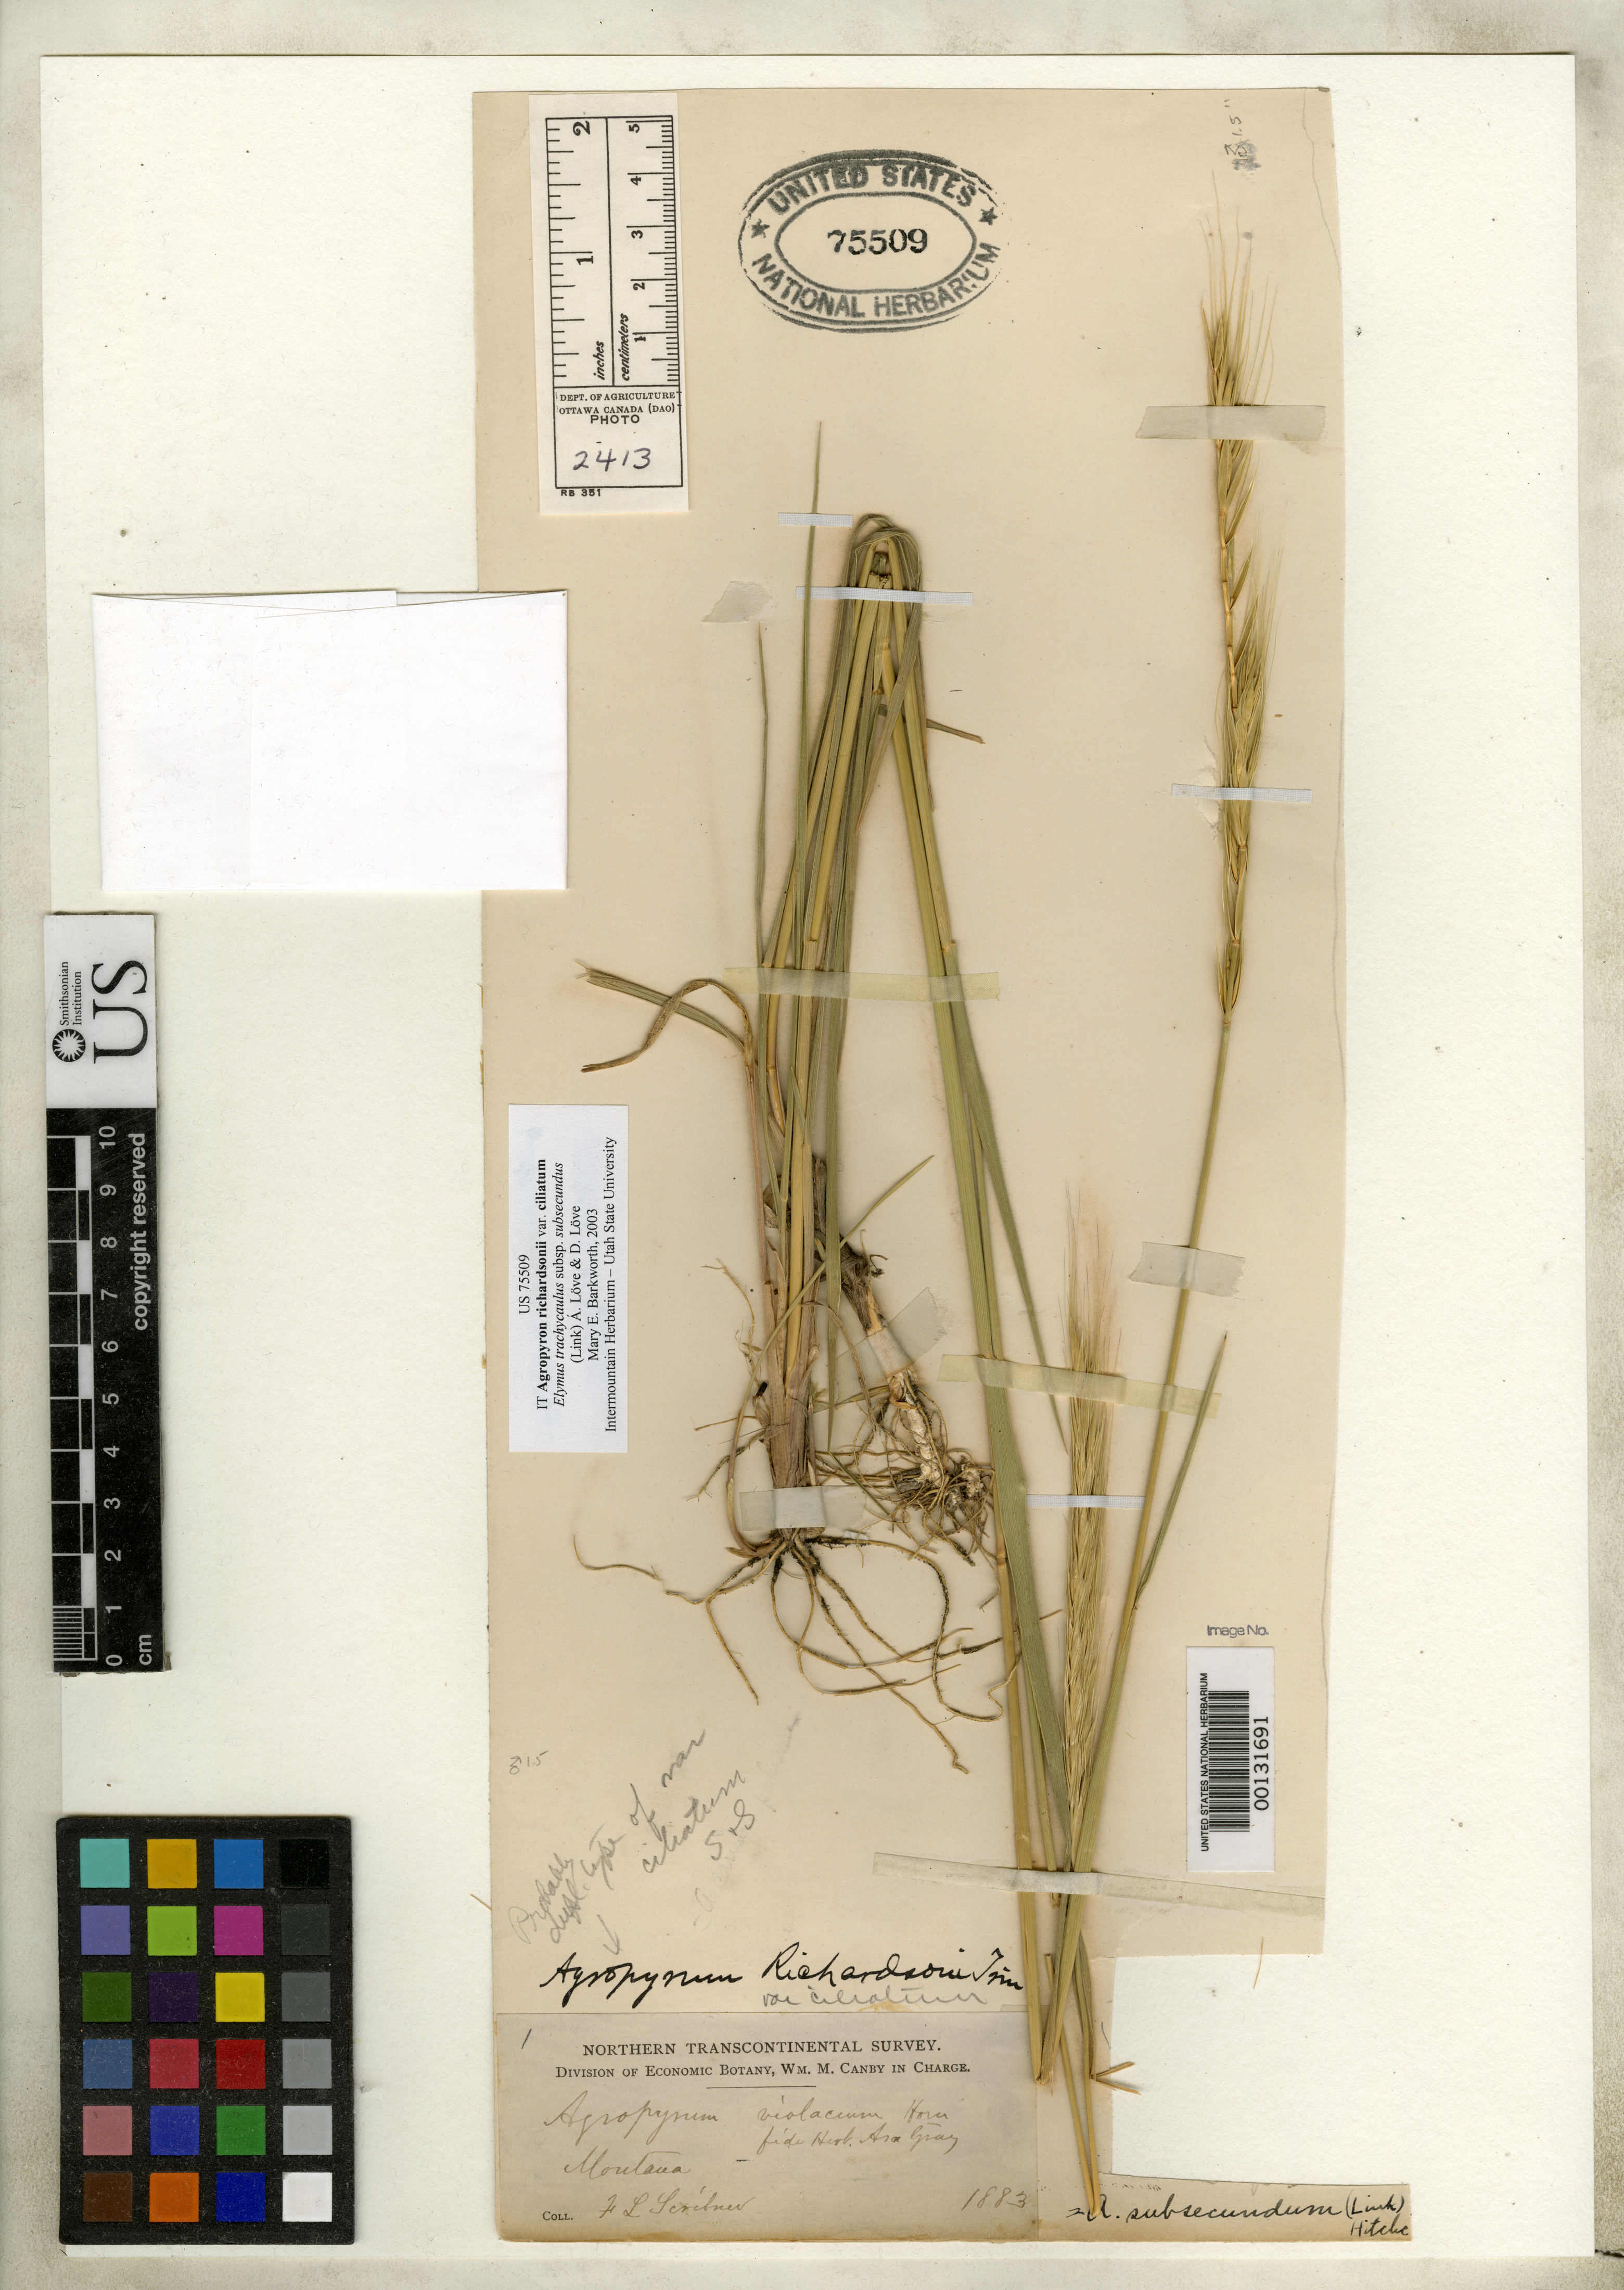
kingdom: Plantae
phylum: Tracheophyta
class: Liliopsida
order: Poales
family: Poaceae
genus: Agropyron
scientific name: Agropyron richardsonii var. ciliatum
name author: Scribn. & J.G. Sm.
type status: Isotype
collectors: F. L. Scribner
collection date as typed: Jul 1883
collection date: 1883-07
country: United States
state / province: Montana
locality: In Belt Mts.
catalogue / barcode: US 75509